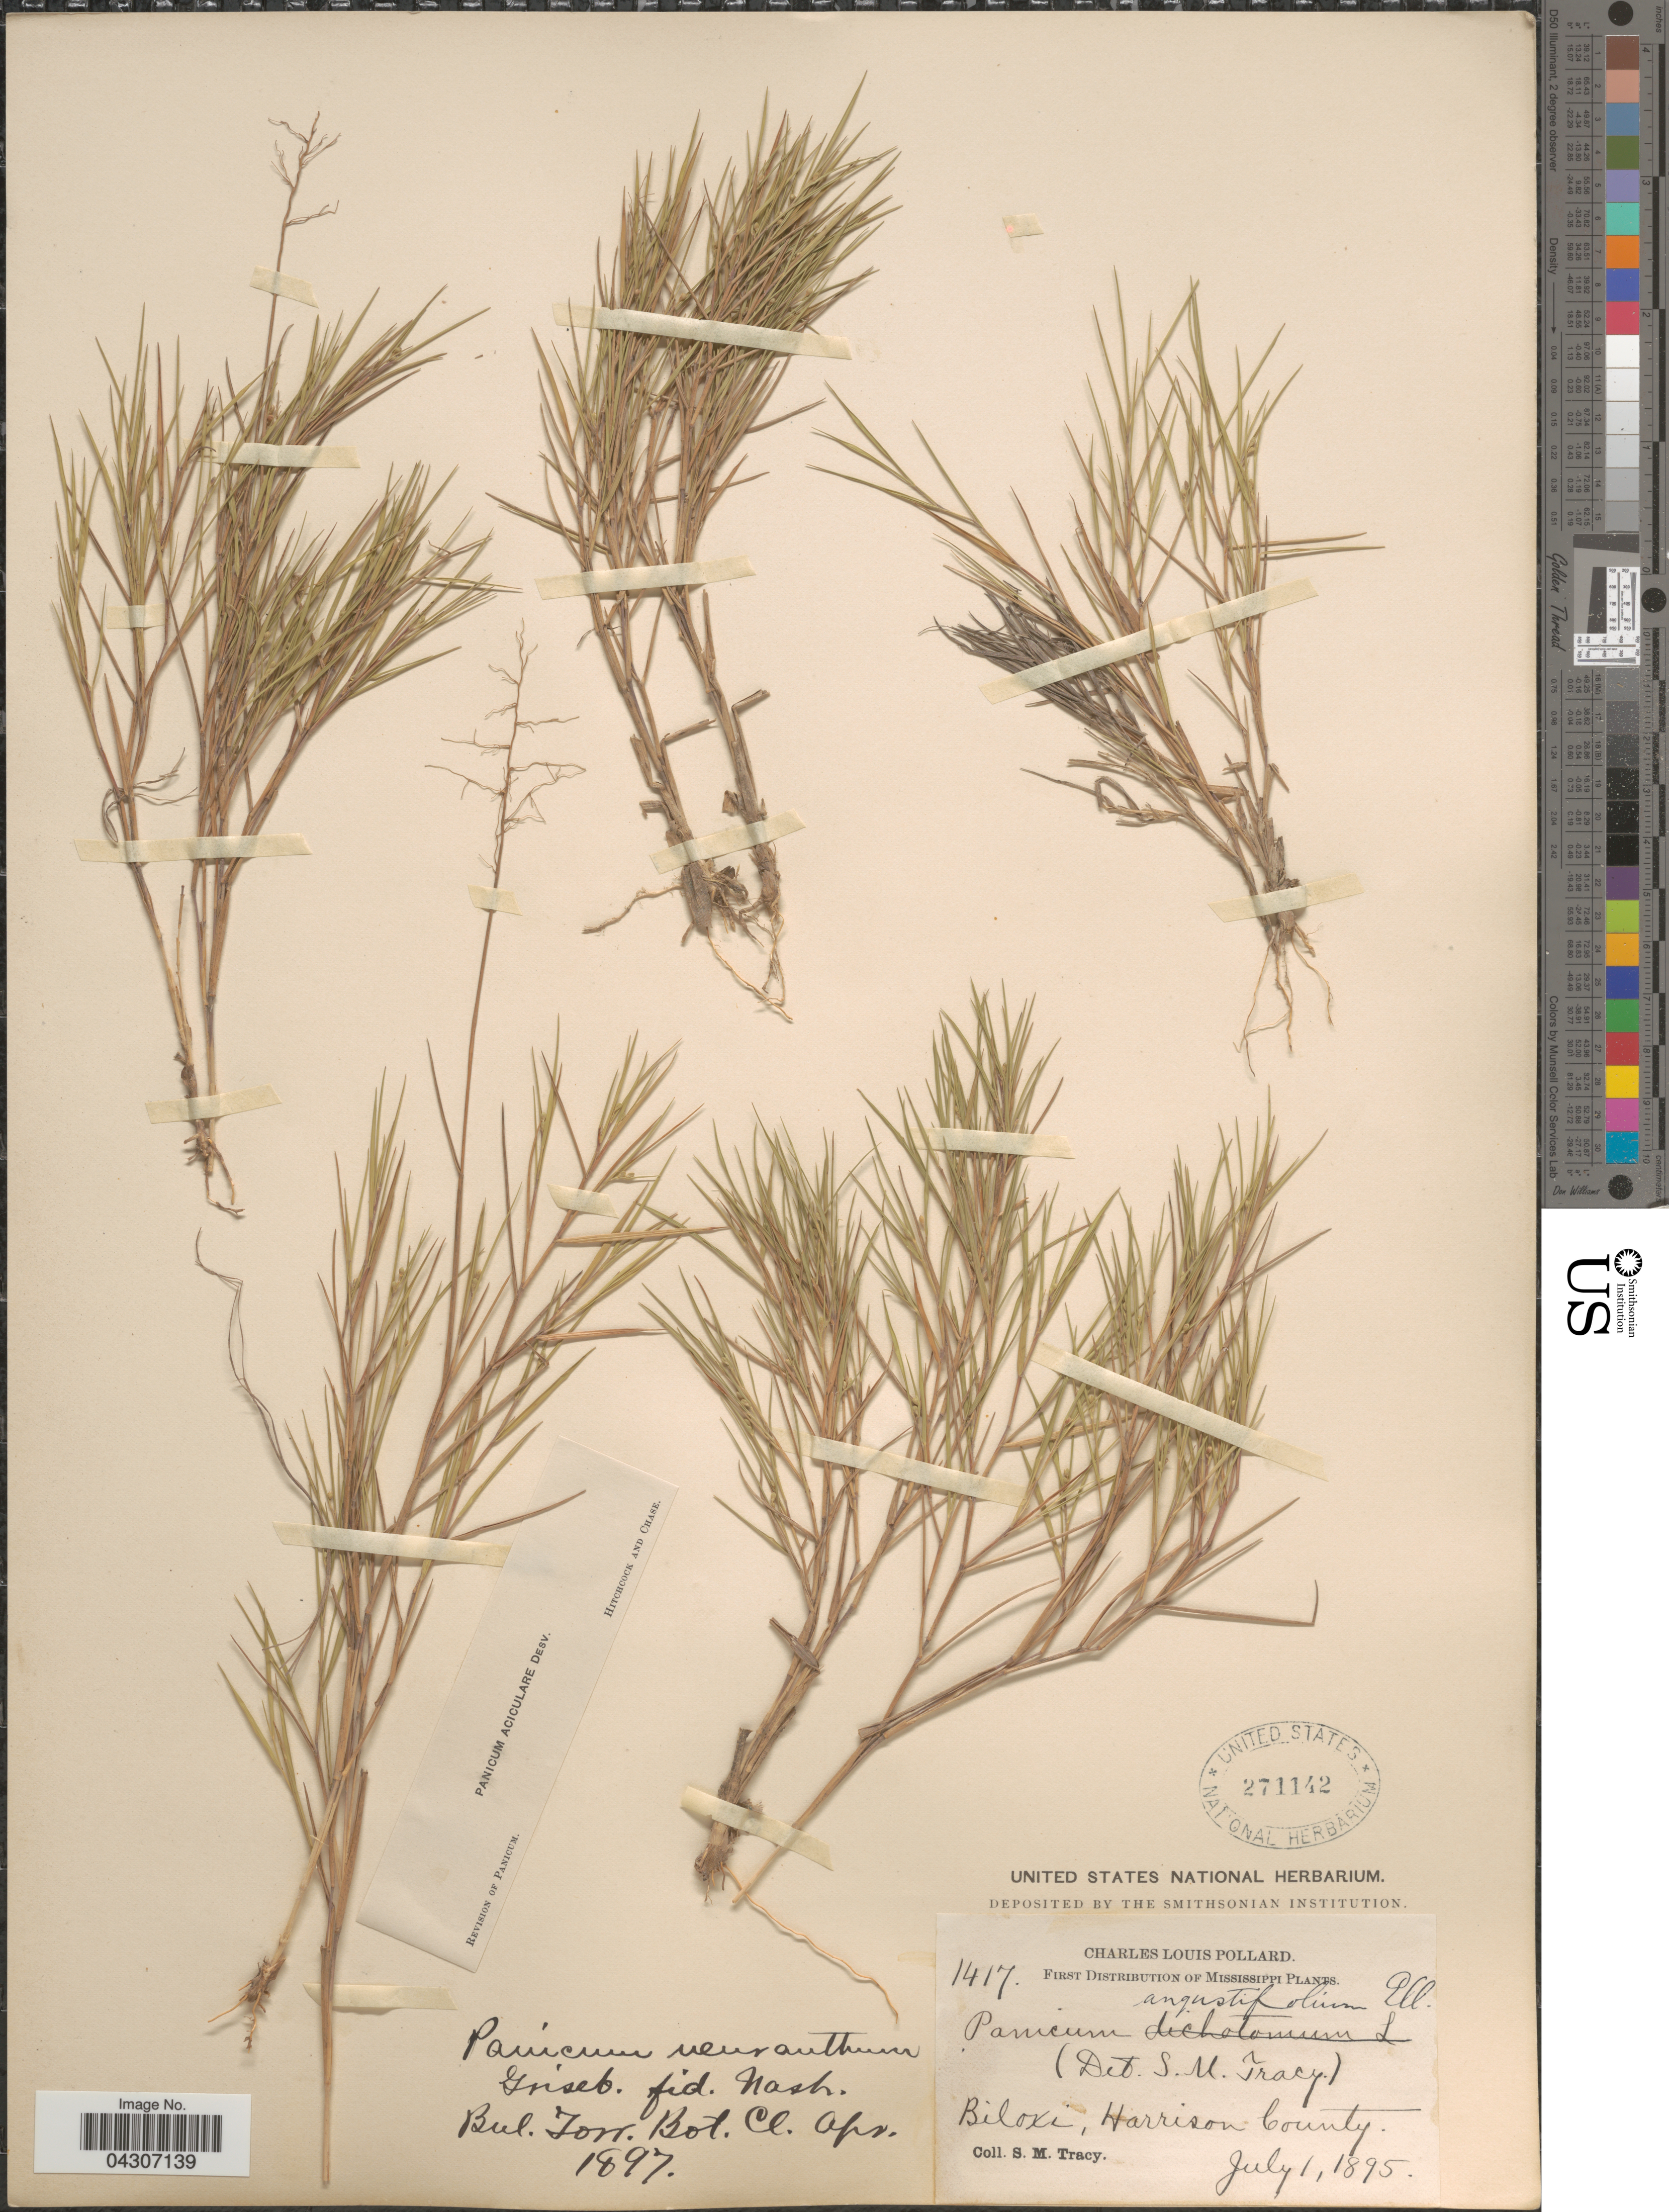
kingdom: Plantae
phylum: Tracheophyta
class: Liliopsida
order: Poales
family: Poaceae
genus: Dichanthelium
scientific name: Dichanthelium aciculare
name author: (Desv. ex Poir.) Gould & C.A. Clark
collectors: S. M. Tracy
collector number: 1417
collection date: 1895-07-01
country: United States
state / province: Mississippi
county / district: Harrison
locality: Biloxi, Harrison County.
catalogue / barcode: US 271142